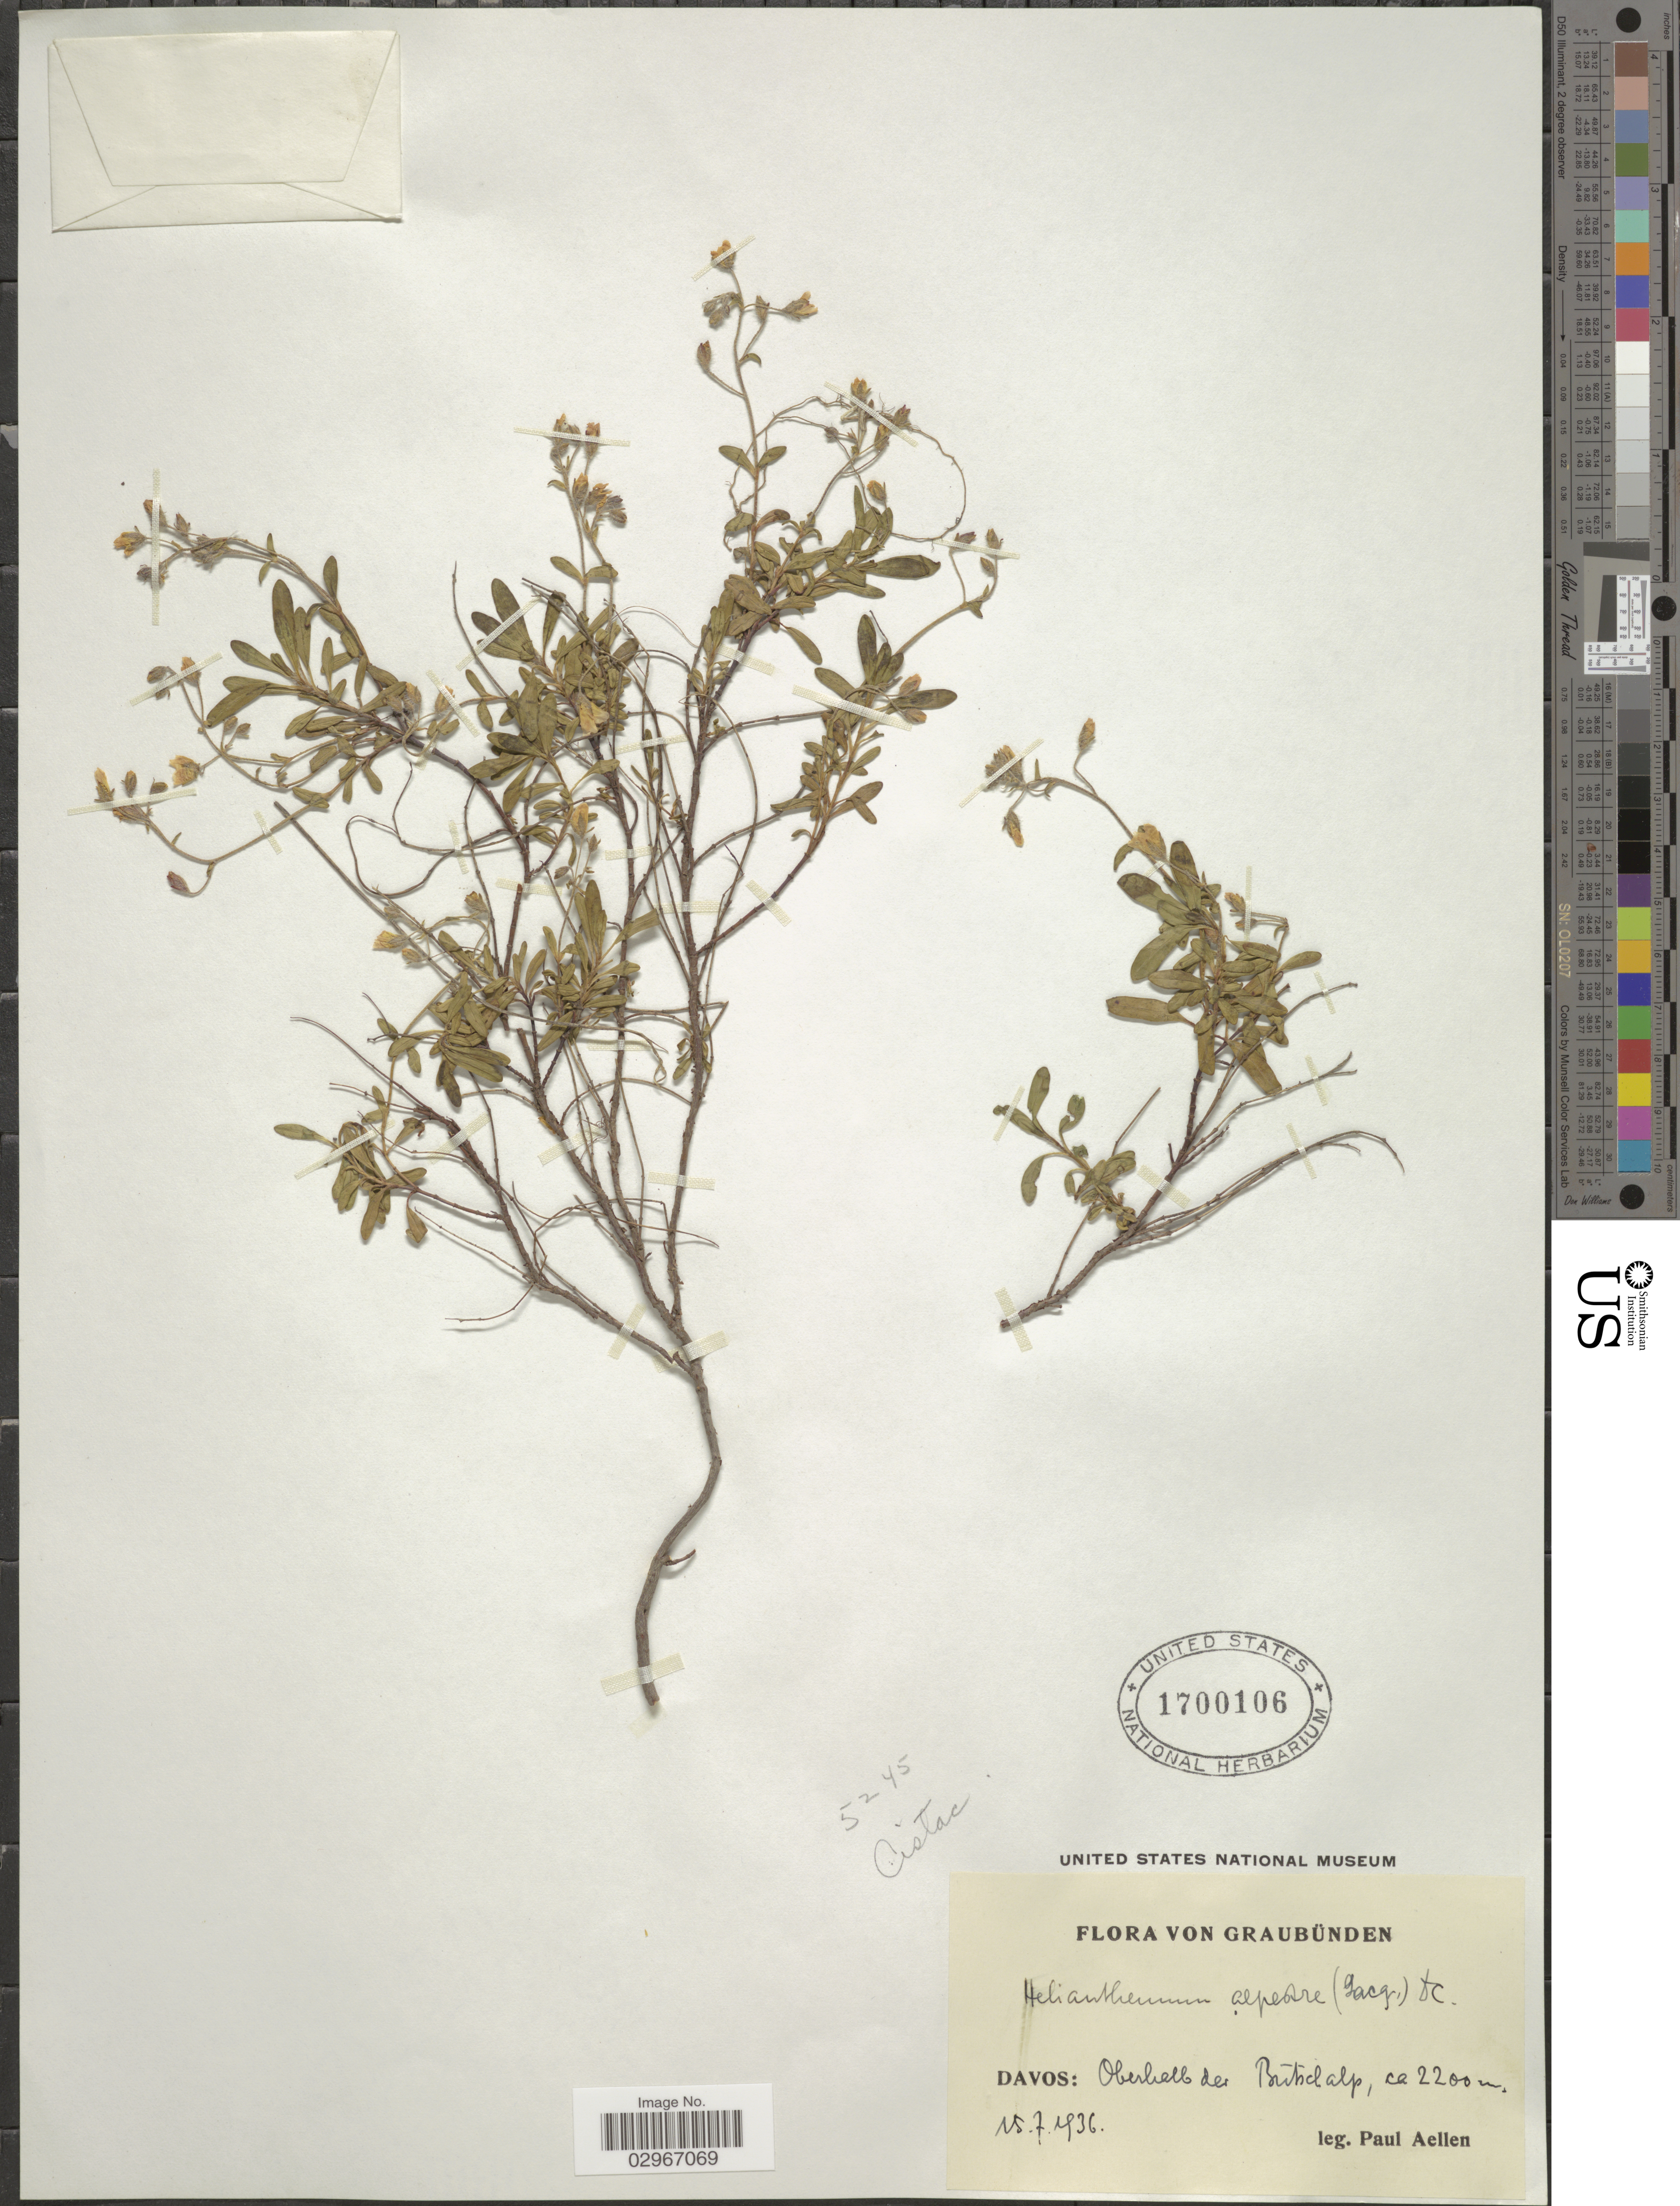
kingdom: Plantae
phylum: Tracheophyta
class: Magnoliopsida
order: Malvales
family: Cistaceae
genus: Helianthemum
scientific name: Helianthemum alpestre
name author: (Jacq.) DC.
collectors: P. Aellen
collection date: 1936-07-15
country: Switzerland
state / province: Graubunden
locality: Graubünden. Davos: Oberhalb der Bundalp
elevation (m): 2200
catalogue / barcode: US 1700106